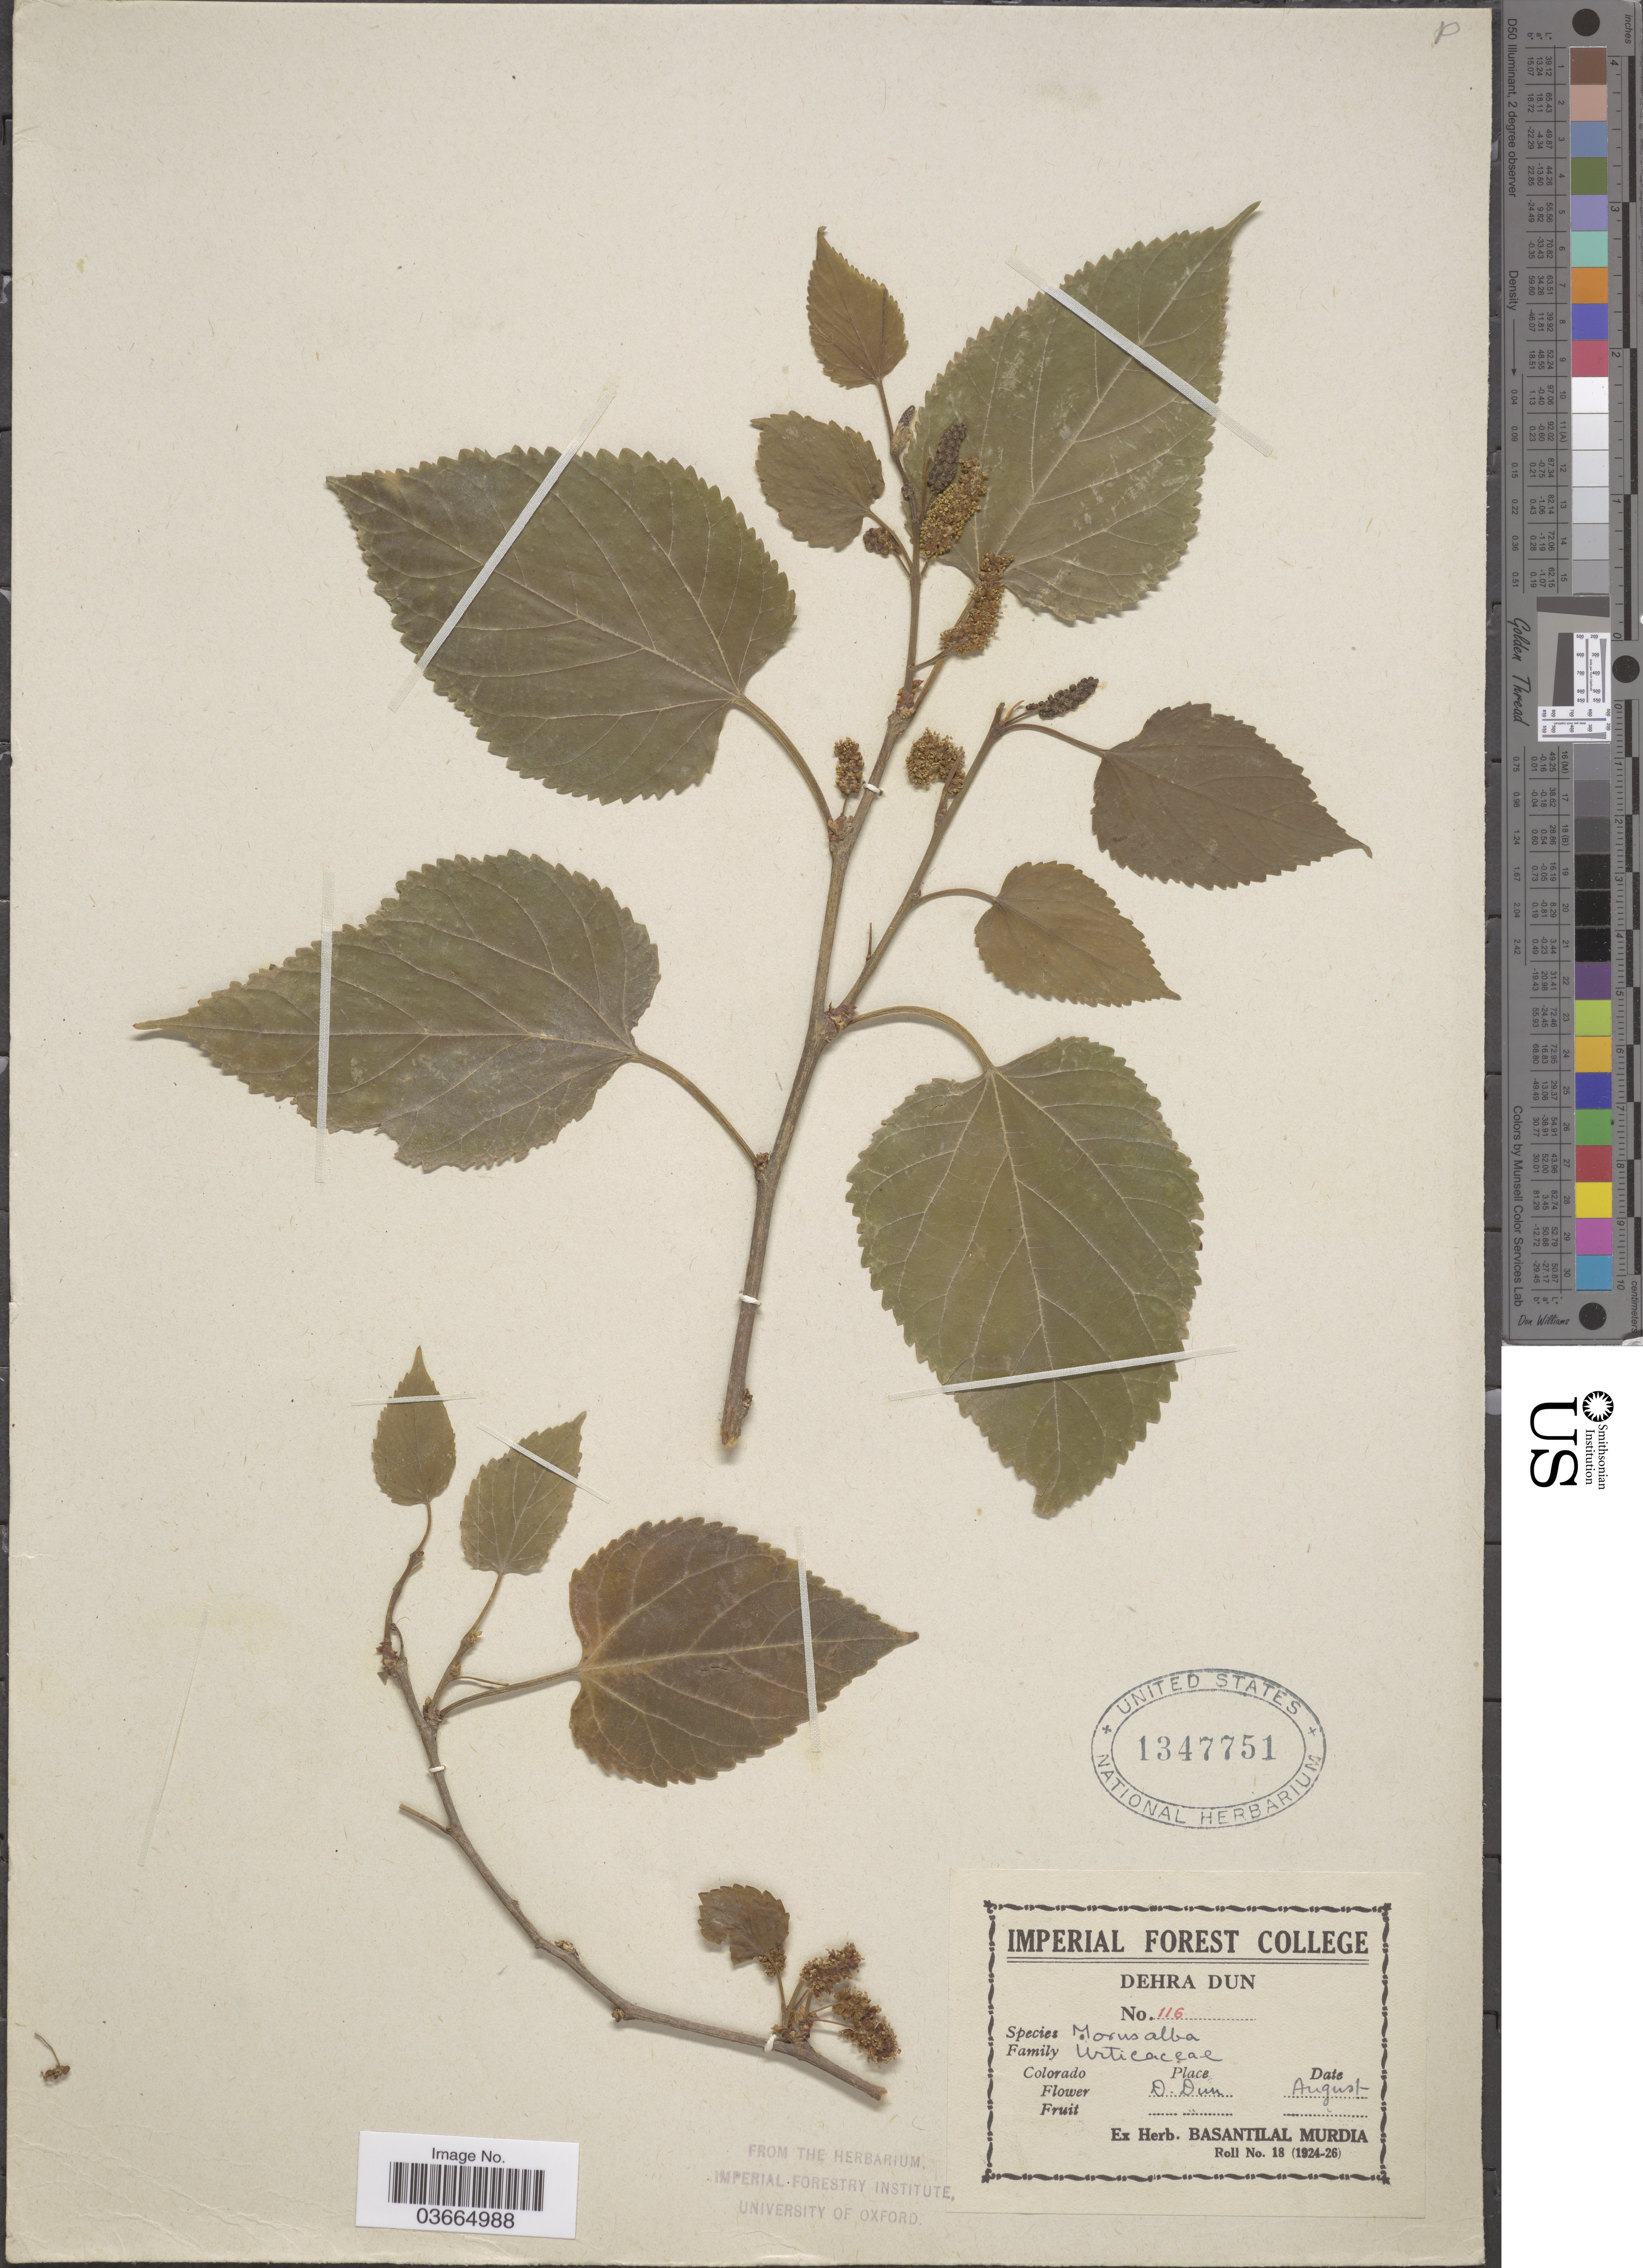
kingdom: Plantae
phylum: Tracheophyta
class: Magnoliopsida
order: Rosales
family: Moraceae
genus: Morus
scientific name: Morus alba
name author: L.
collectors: Ex herb. Basantilal Murdia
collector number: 116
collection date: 1924-08/1926-08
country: India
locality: Dehra Dun.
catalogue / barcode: US 1347751